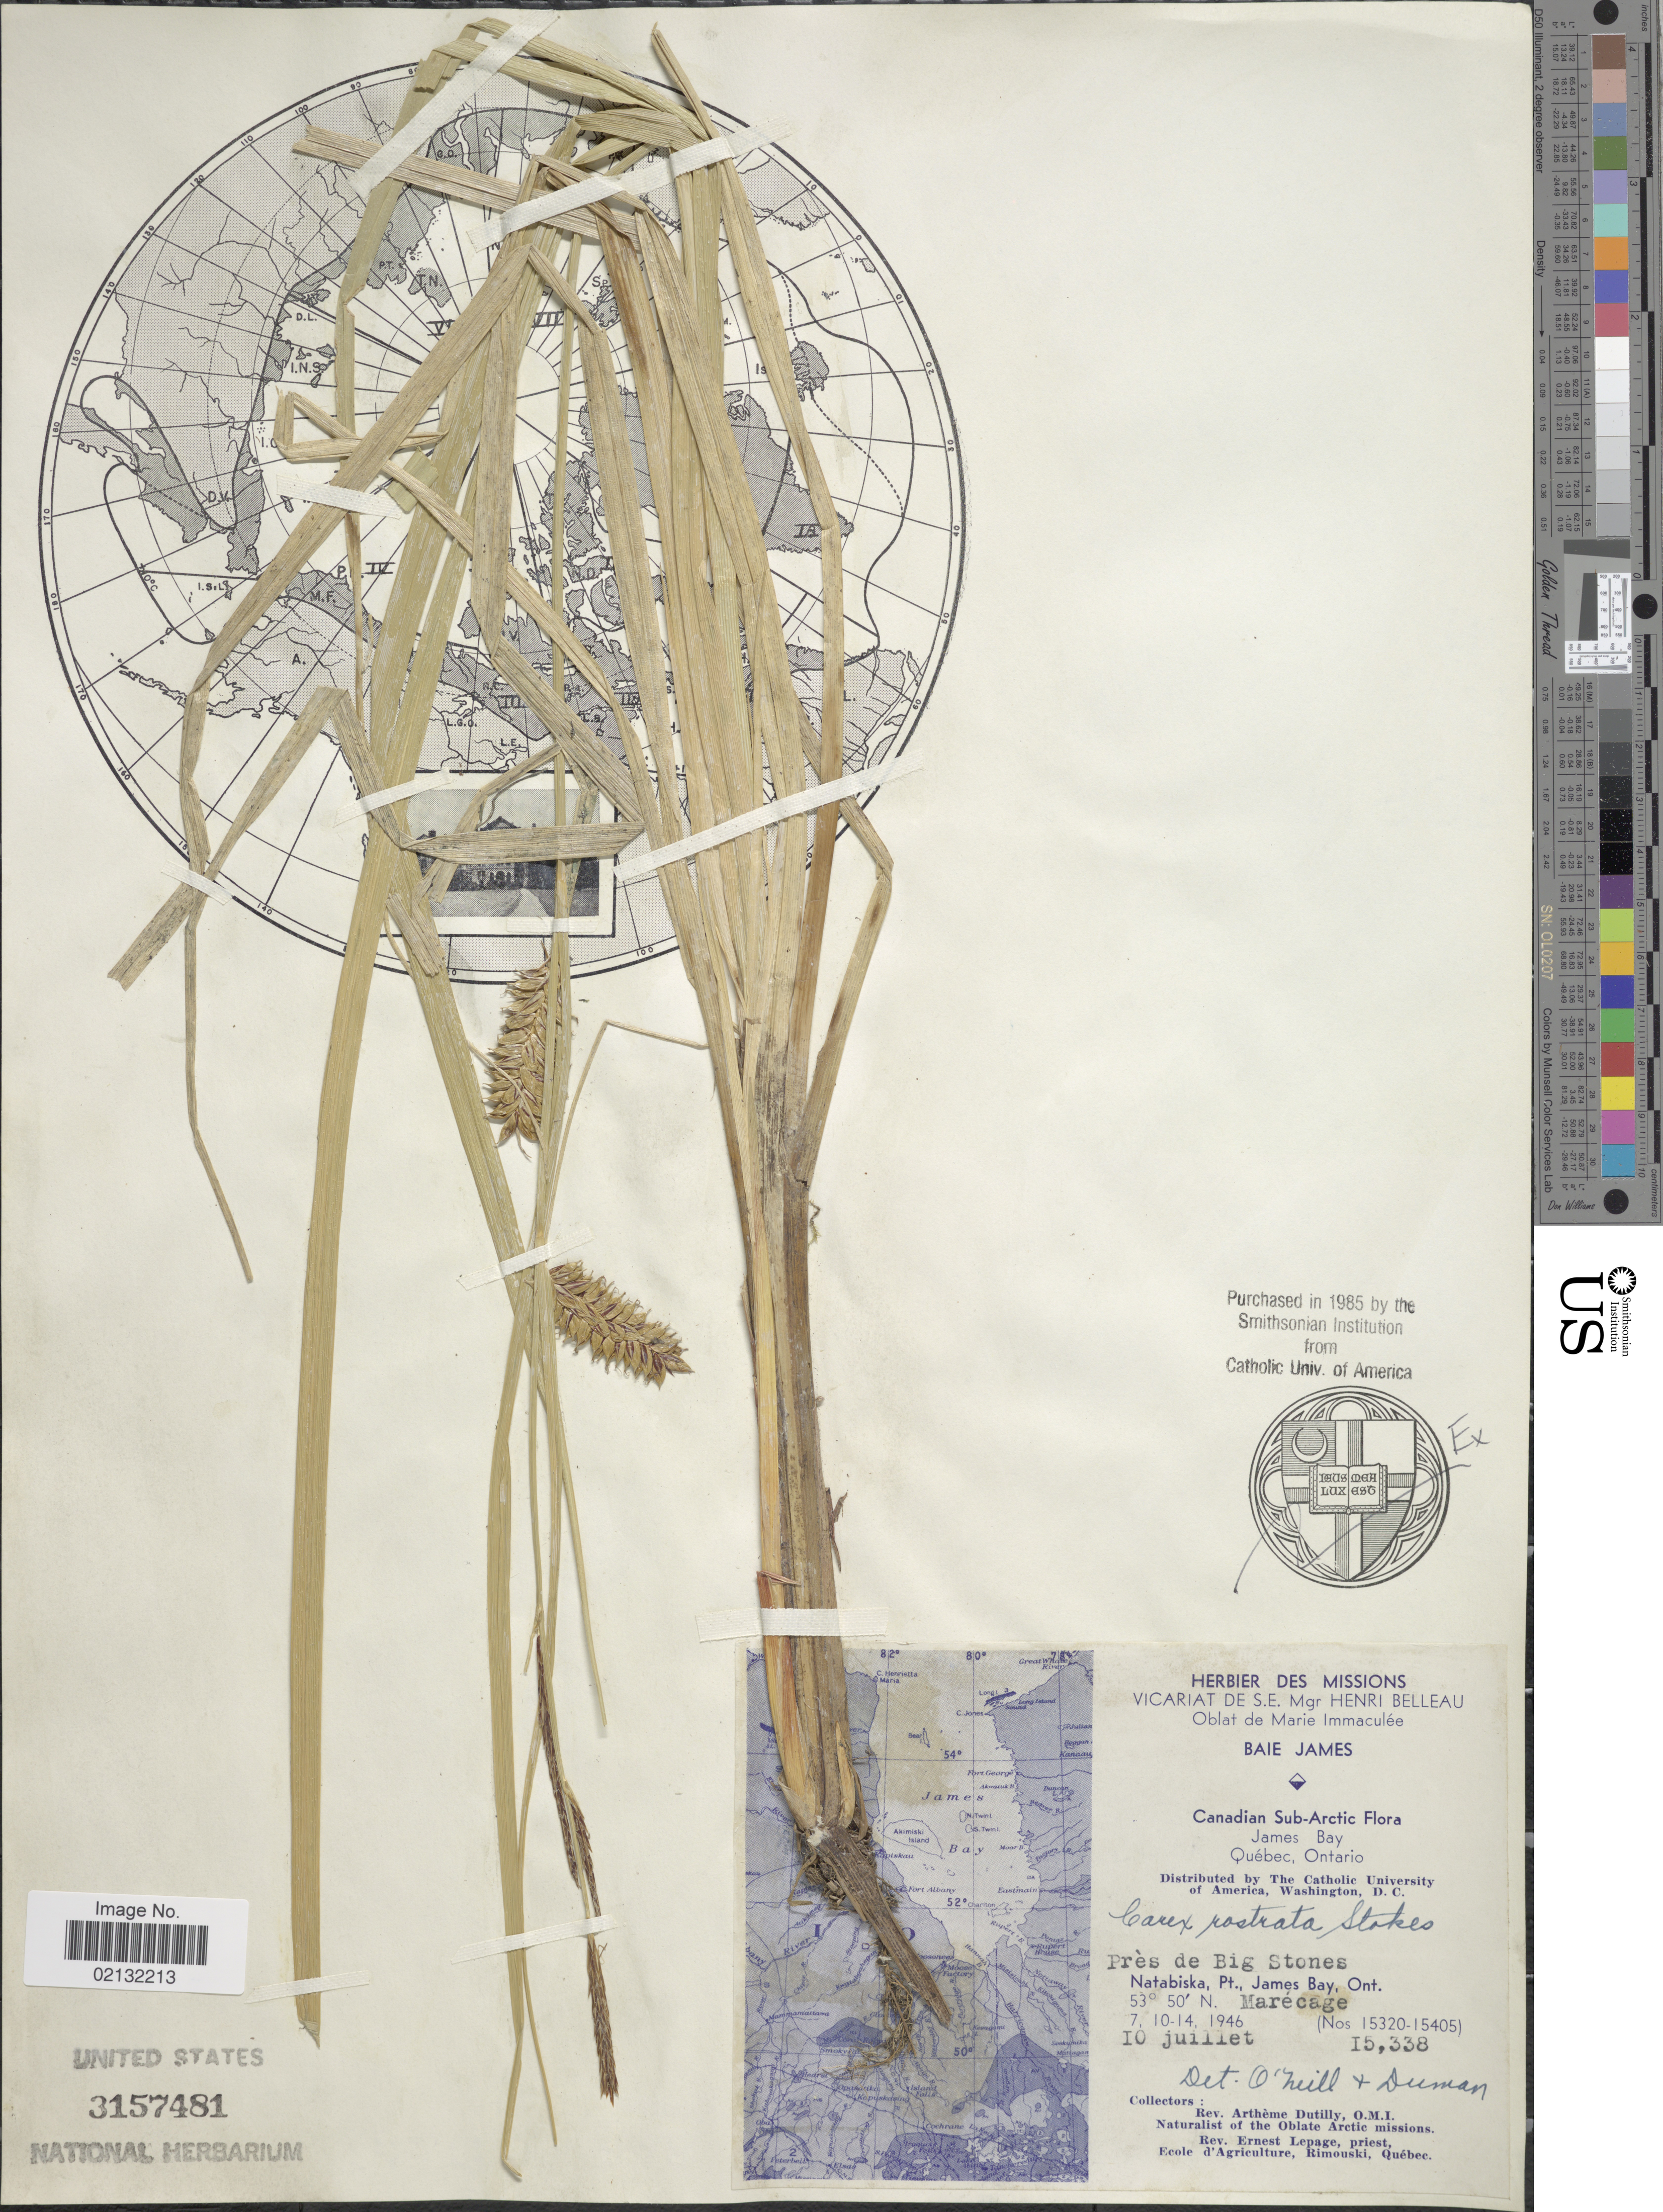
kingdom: Plantae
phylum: Tracheophyta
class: Liliopsida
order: Poales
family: Cyperaceae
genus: Carex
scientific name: Carex rostrata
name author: Stokes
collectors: A. Dutilly & E. Lepage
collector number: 15338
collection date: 1946-07-10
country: Canada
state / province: Ontario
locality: Canadian Sub-Arctic, James Bay, Pres de Big Stones, Natabiska Pt.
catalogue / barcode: US 3157481